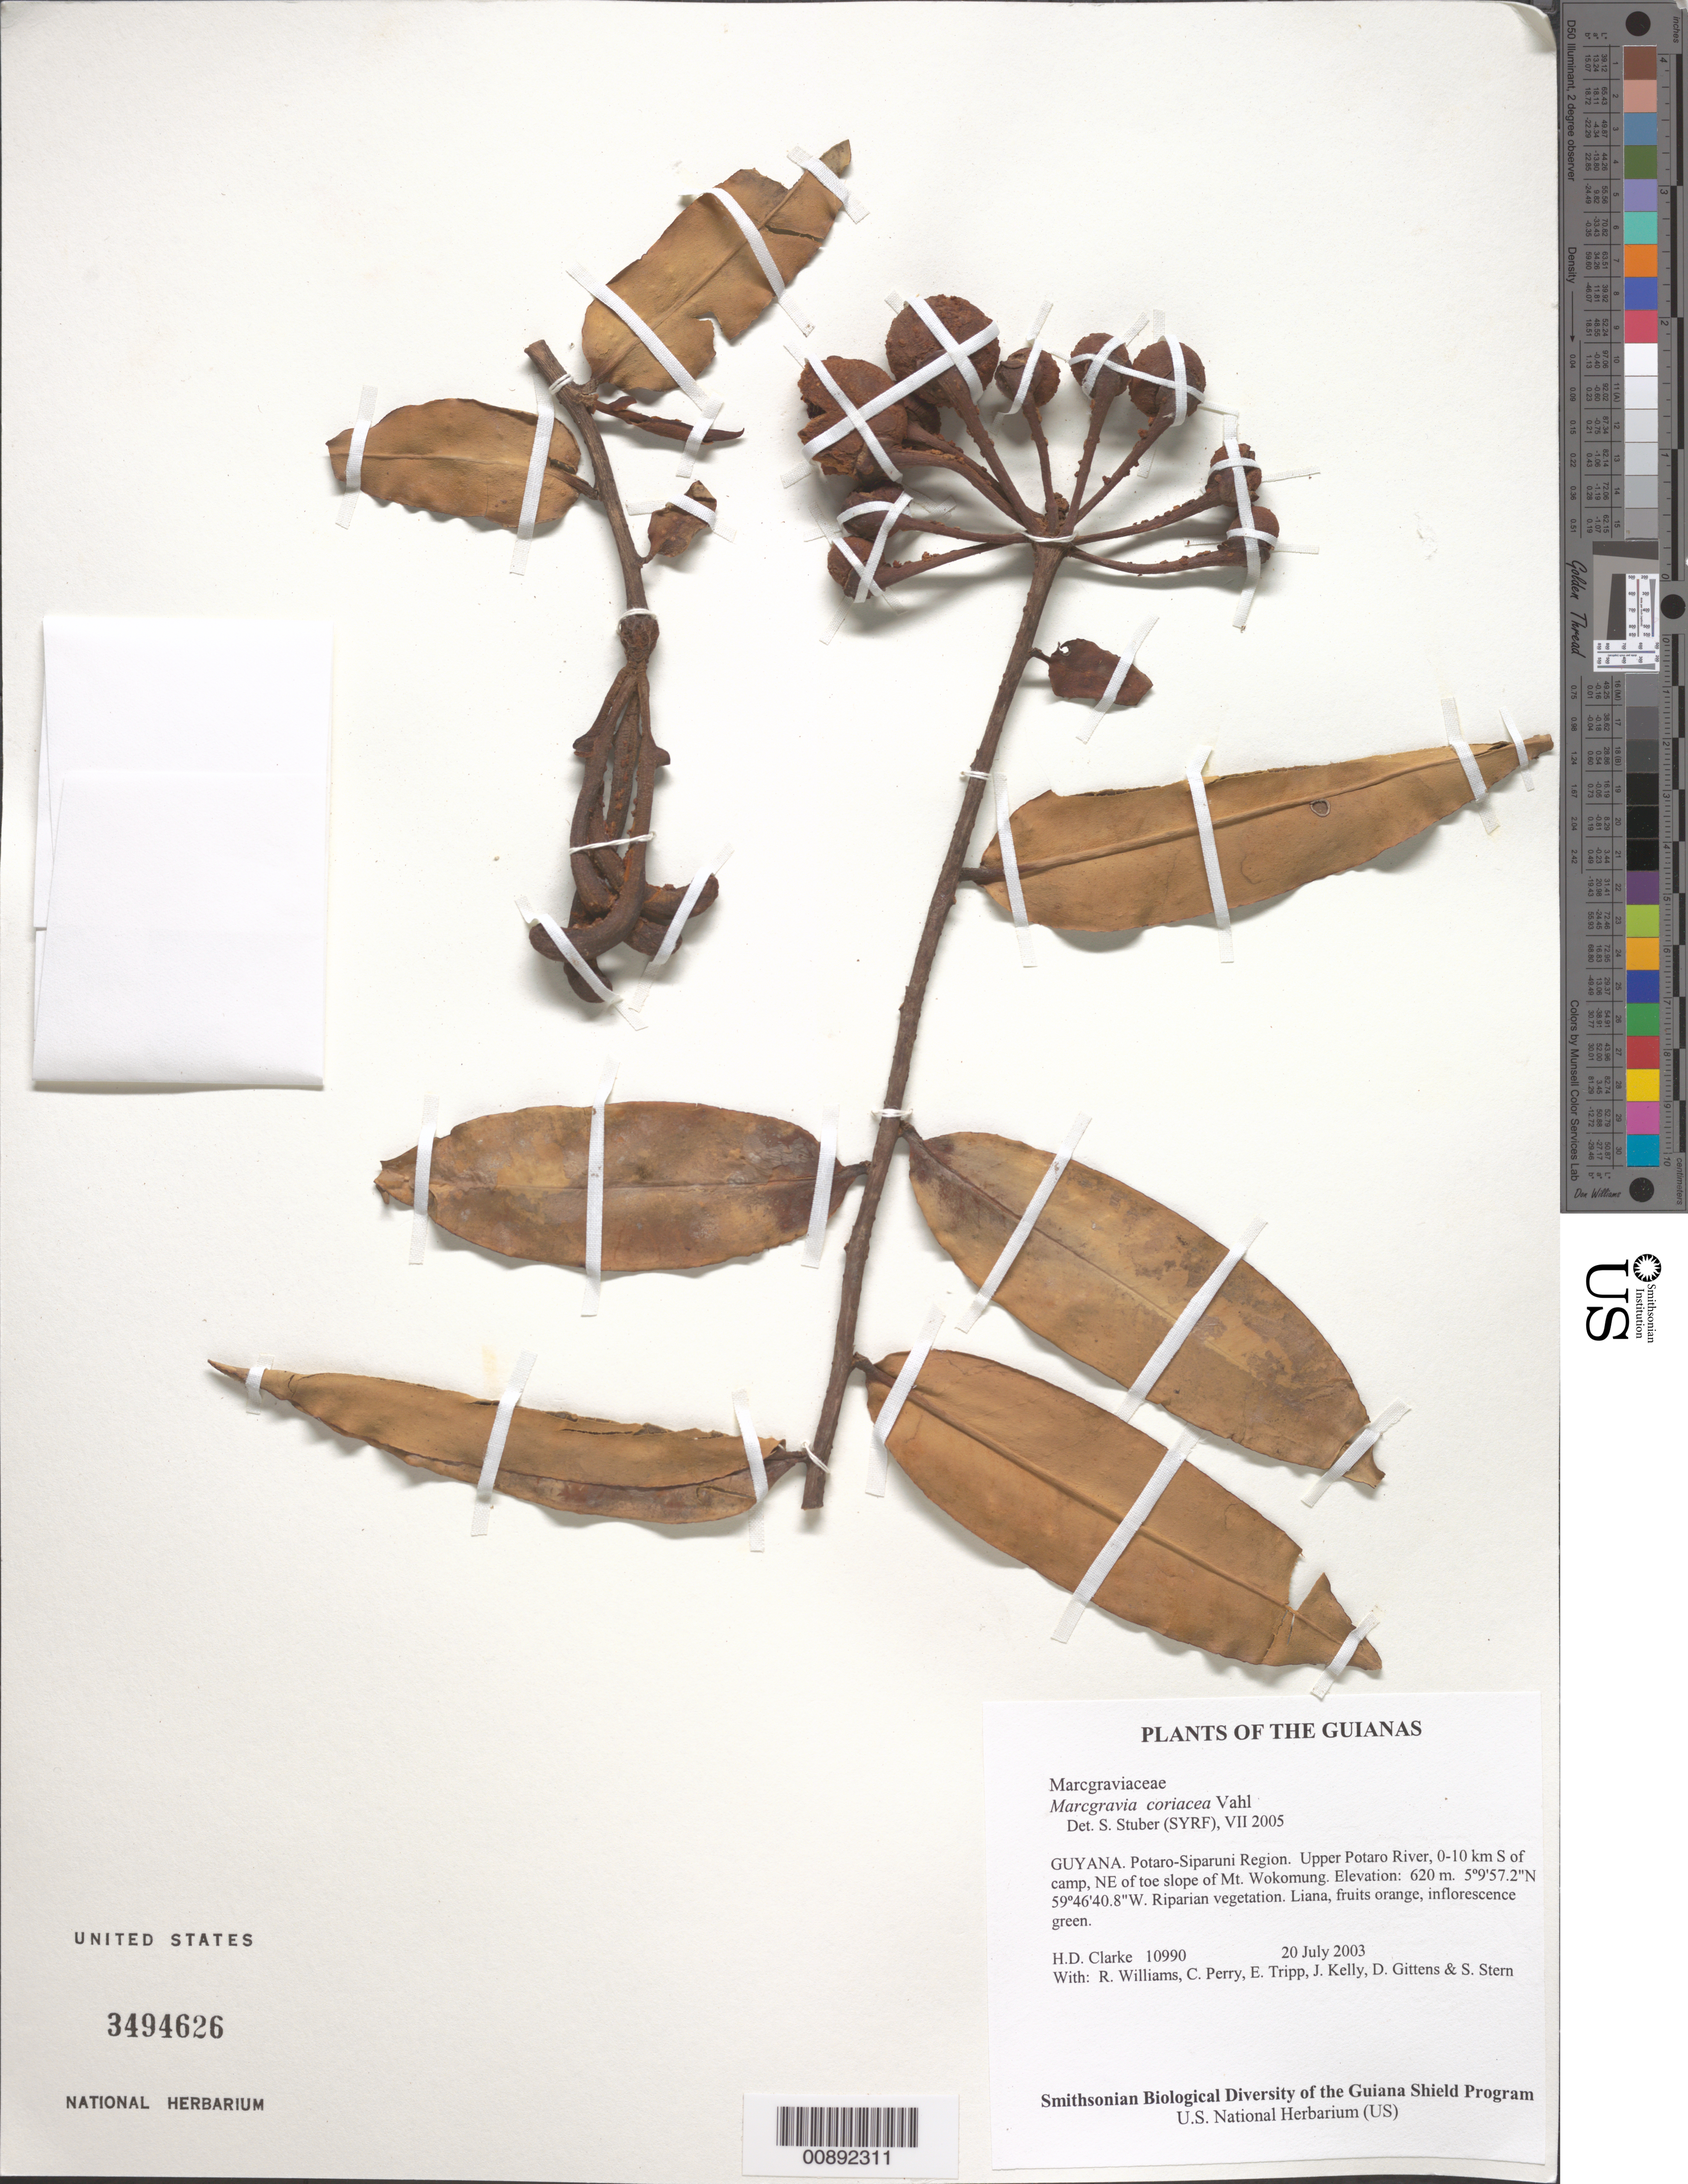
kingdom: Plantae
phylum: Tracheophyta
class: Magnoliopsida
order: Ericales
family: Marcgraviaceae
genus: Marcgravia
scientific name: Marcgravia coriacea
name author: Vahl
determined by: Stuber, S.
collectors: H. D. Clarke, R. Williams, C. Perry, E. Tripp, J. Kelly, D. Gittens & S. R. Stern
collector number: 10990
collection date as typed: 20 July 2003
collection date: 2003-07-20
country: Guyana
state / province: Potaro-Siparuni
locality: Upper Potaro River, 0-10 km S of camp, NE of toe slope of Mt. Wokomung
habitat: Riparian vegetation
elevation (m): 620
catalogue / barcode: US 3494626